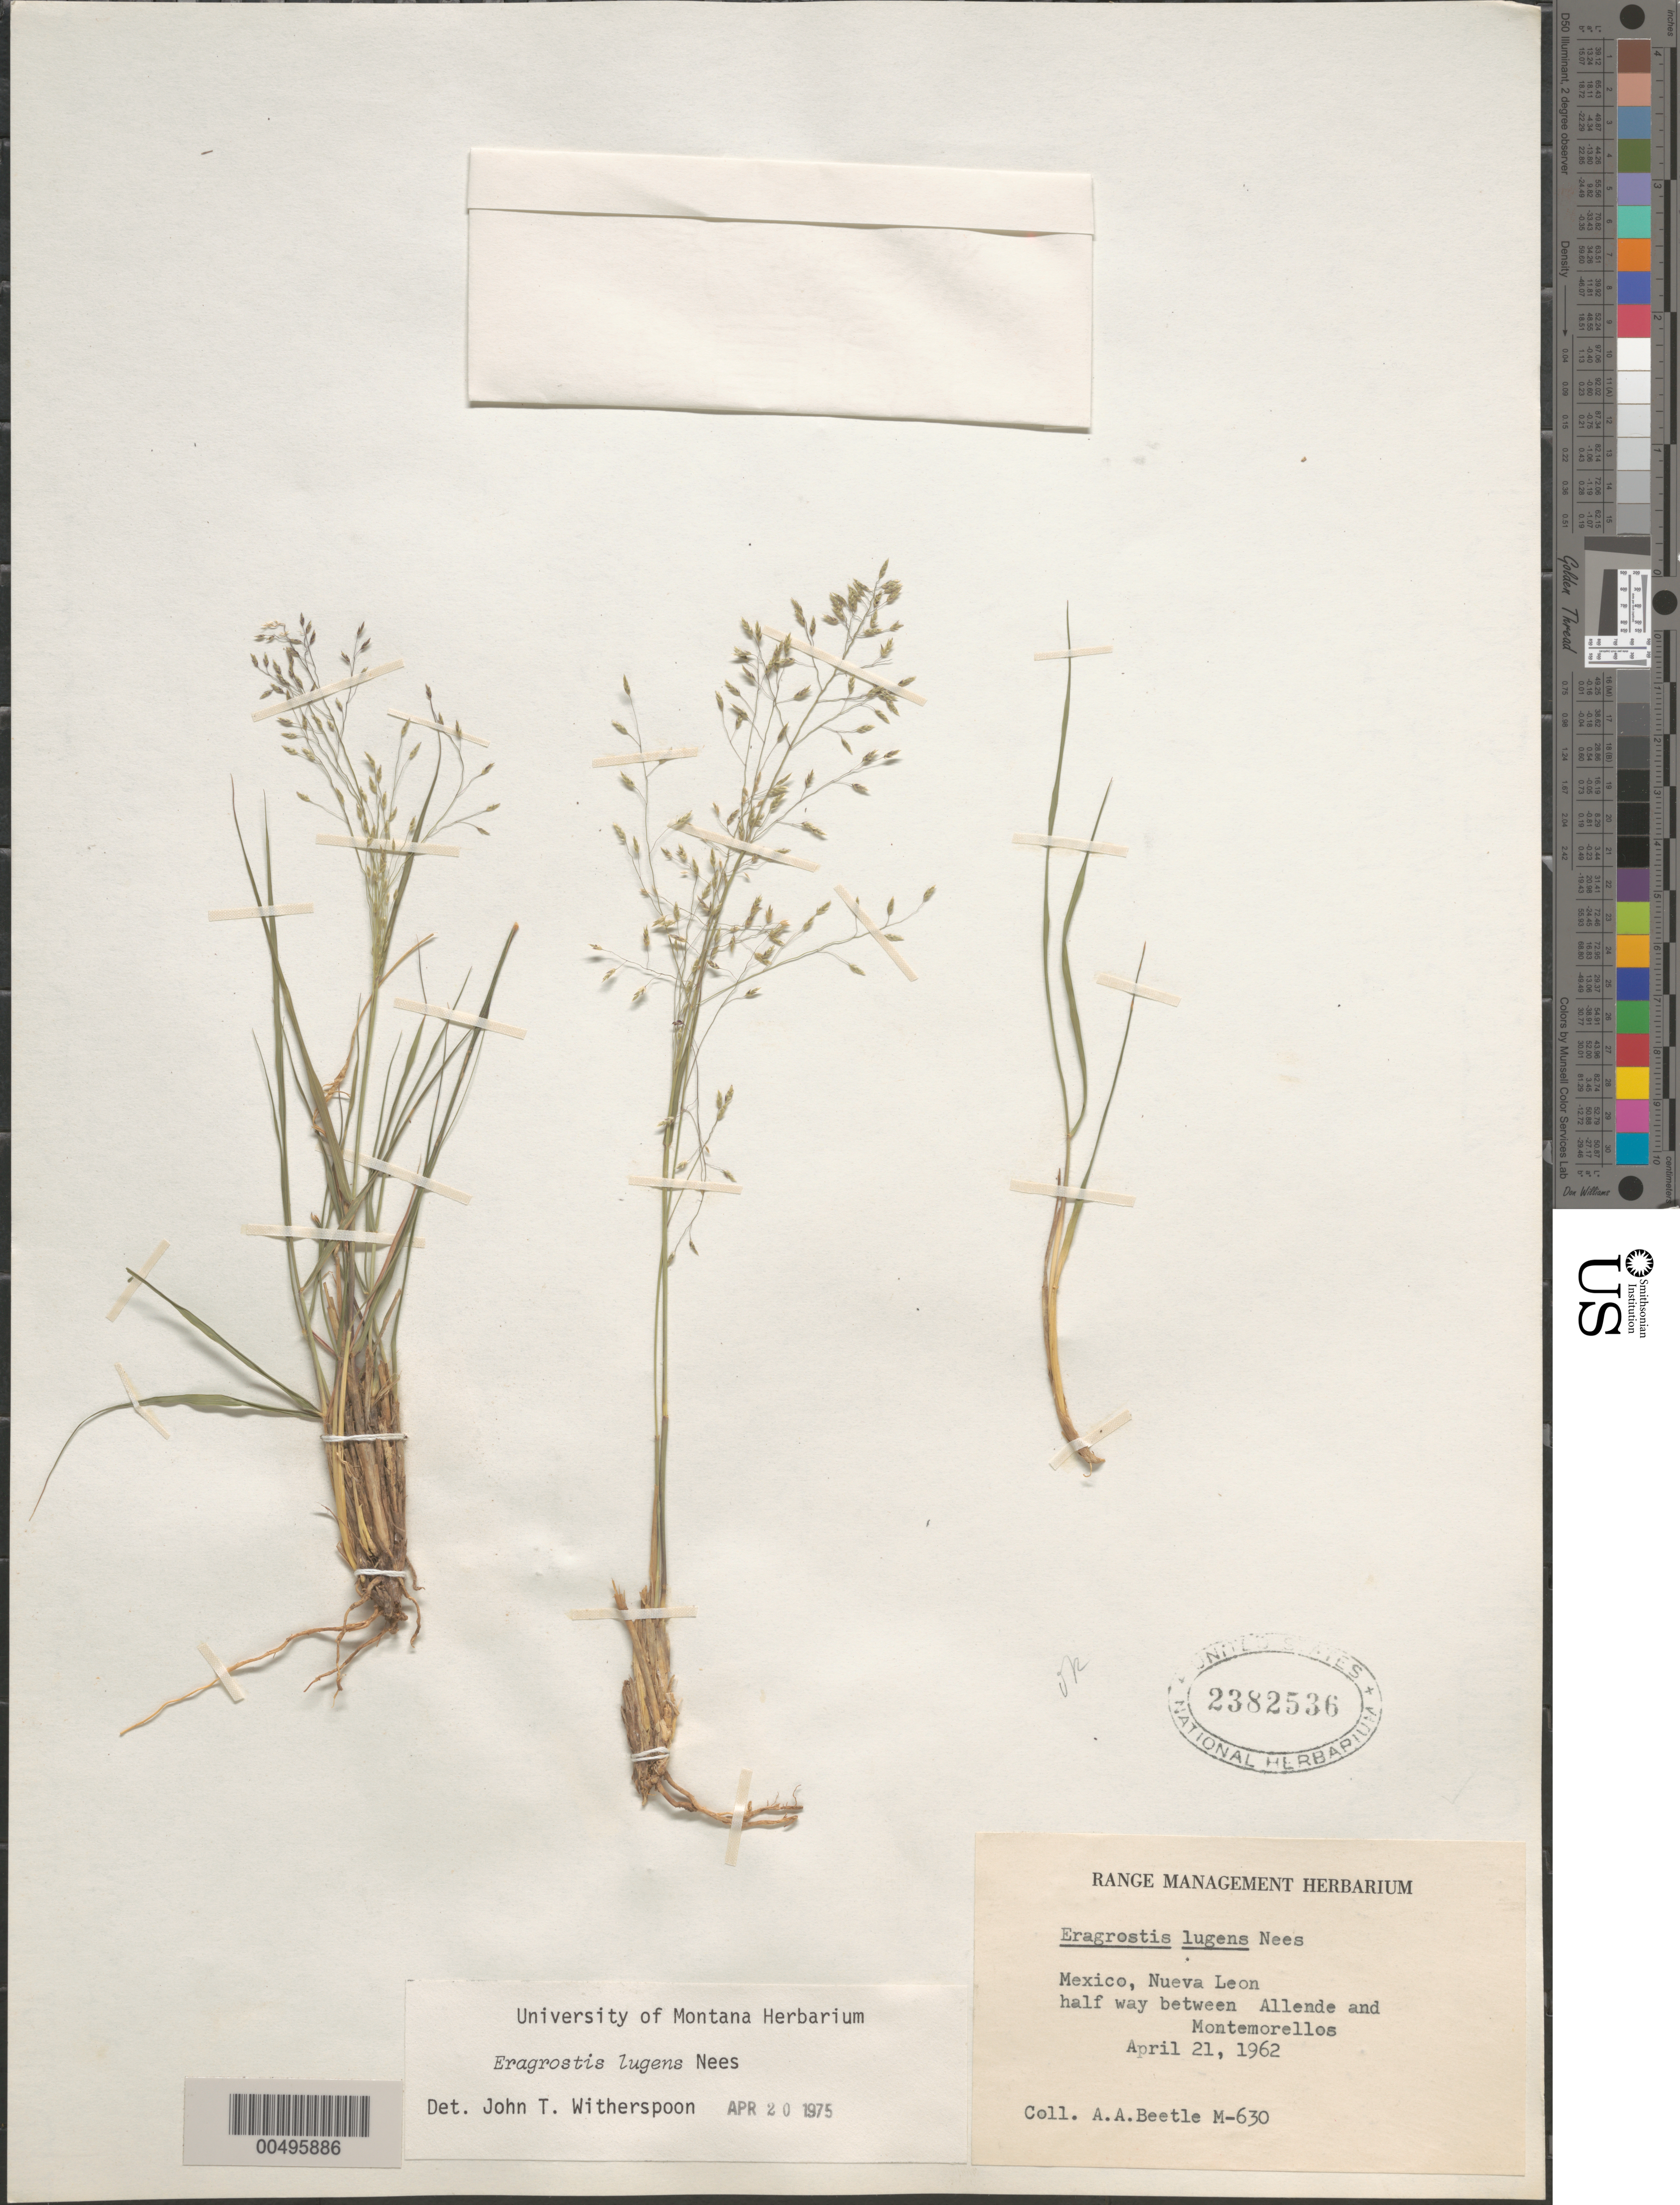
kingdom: Plantae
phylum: Tracheophyta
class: Liliopsida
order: Poales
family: Poaceae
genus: Eragrostis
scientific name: Eragrostis lugens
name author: Nees in Mart.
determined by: Witherspoon, John T.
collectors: A. A. Beetle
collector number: M-630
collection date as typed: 21 Apr 1962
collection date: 1962-04-21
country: Mexico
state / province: Nuevo León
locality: Half way between Allende and Montemorellos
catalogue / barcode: US 2382536